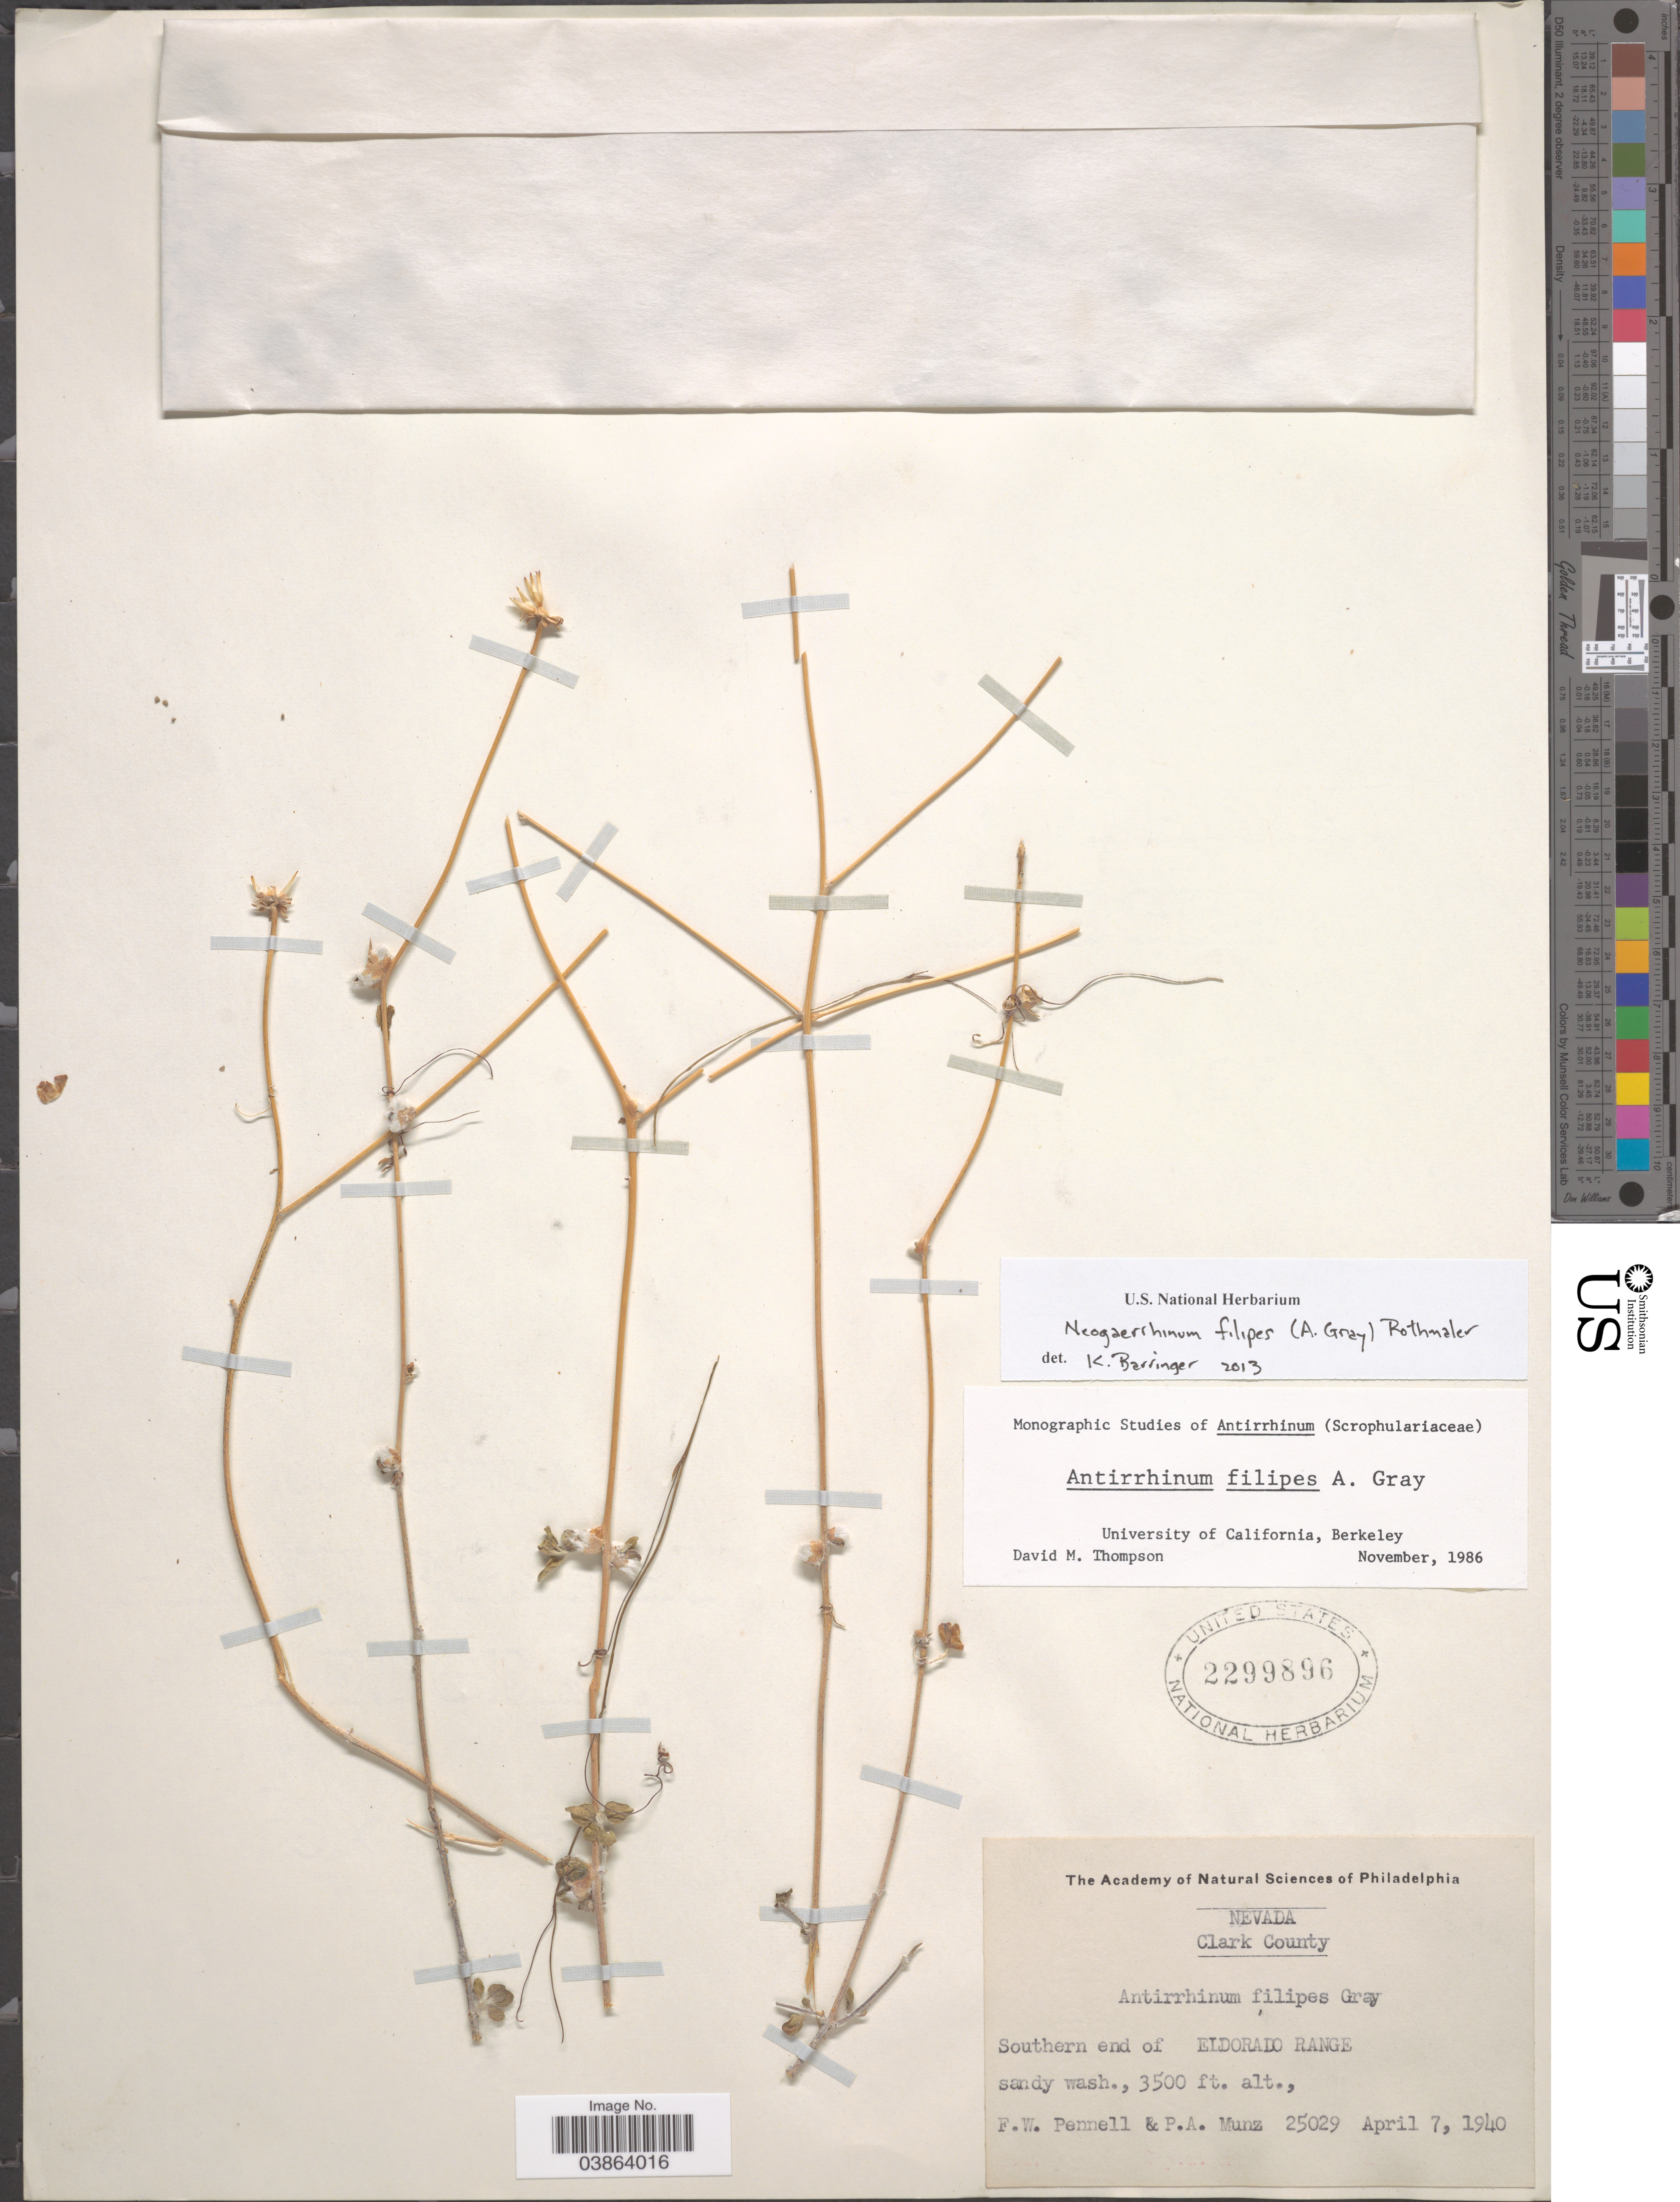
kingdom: Plantae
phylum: Tracheophyta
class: Magnoliopsida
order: Lamiales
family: Plantaginaceae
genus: Neogaerrhinum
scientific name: Neogaerrhinum filipes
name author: (A. Gray) Rothm.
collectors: F. W. Pennell & P. A. Munz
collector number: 25029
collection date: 1940-04-07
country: United States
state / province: Nevada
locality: Clark County. Southern end of Eldorado Range.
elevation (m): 1067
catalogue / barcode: US 2299896